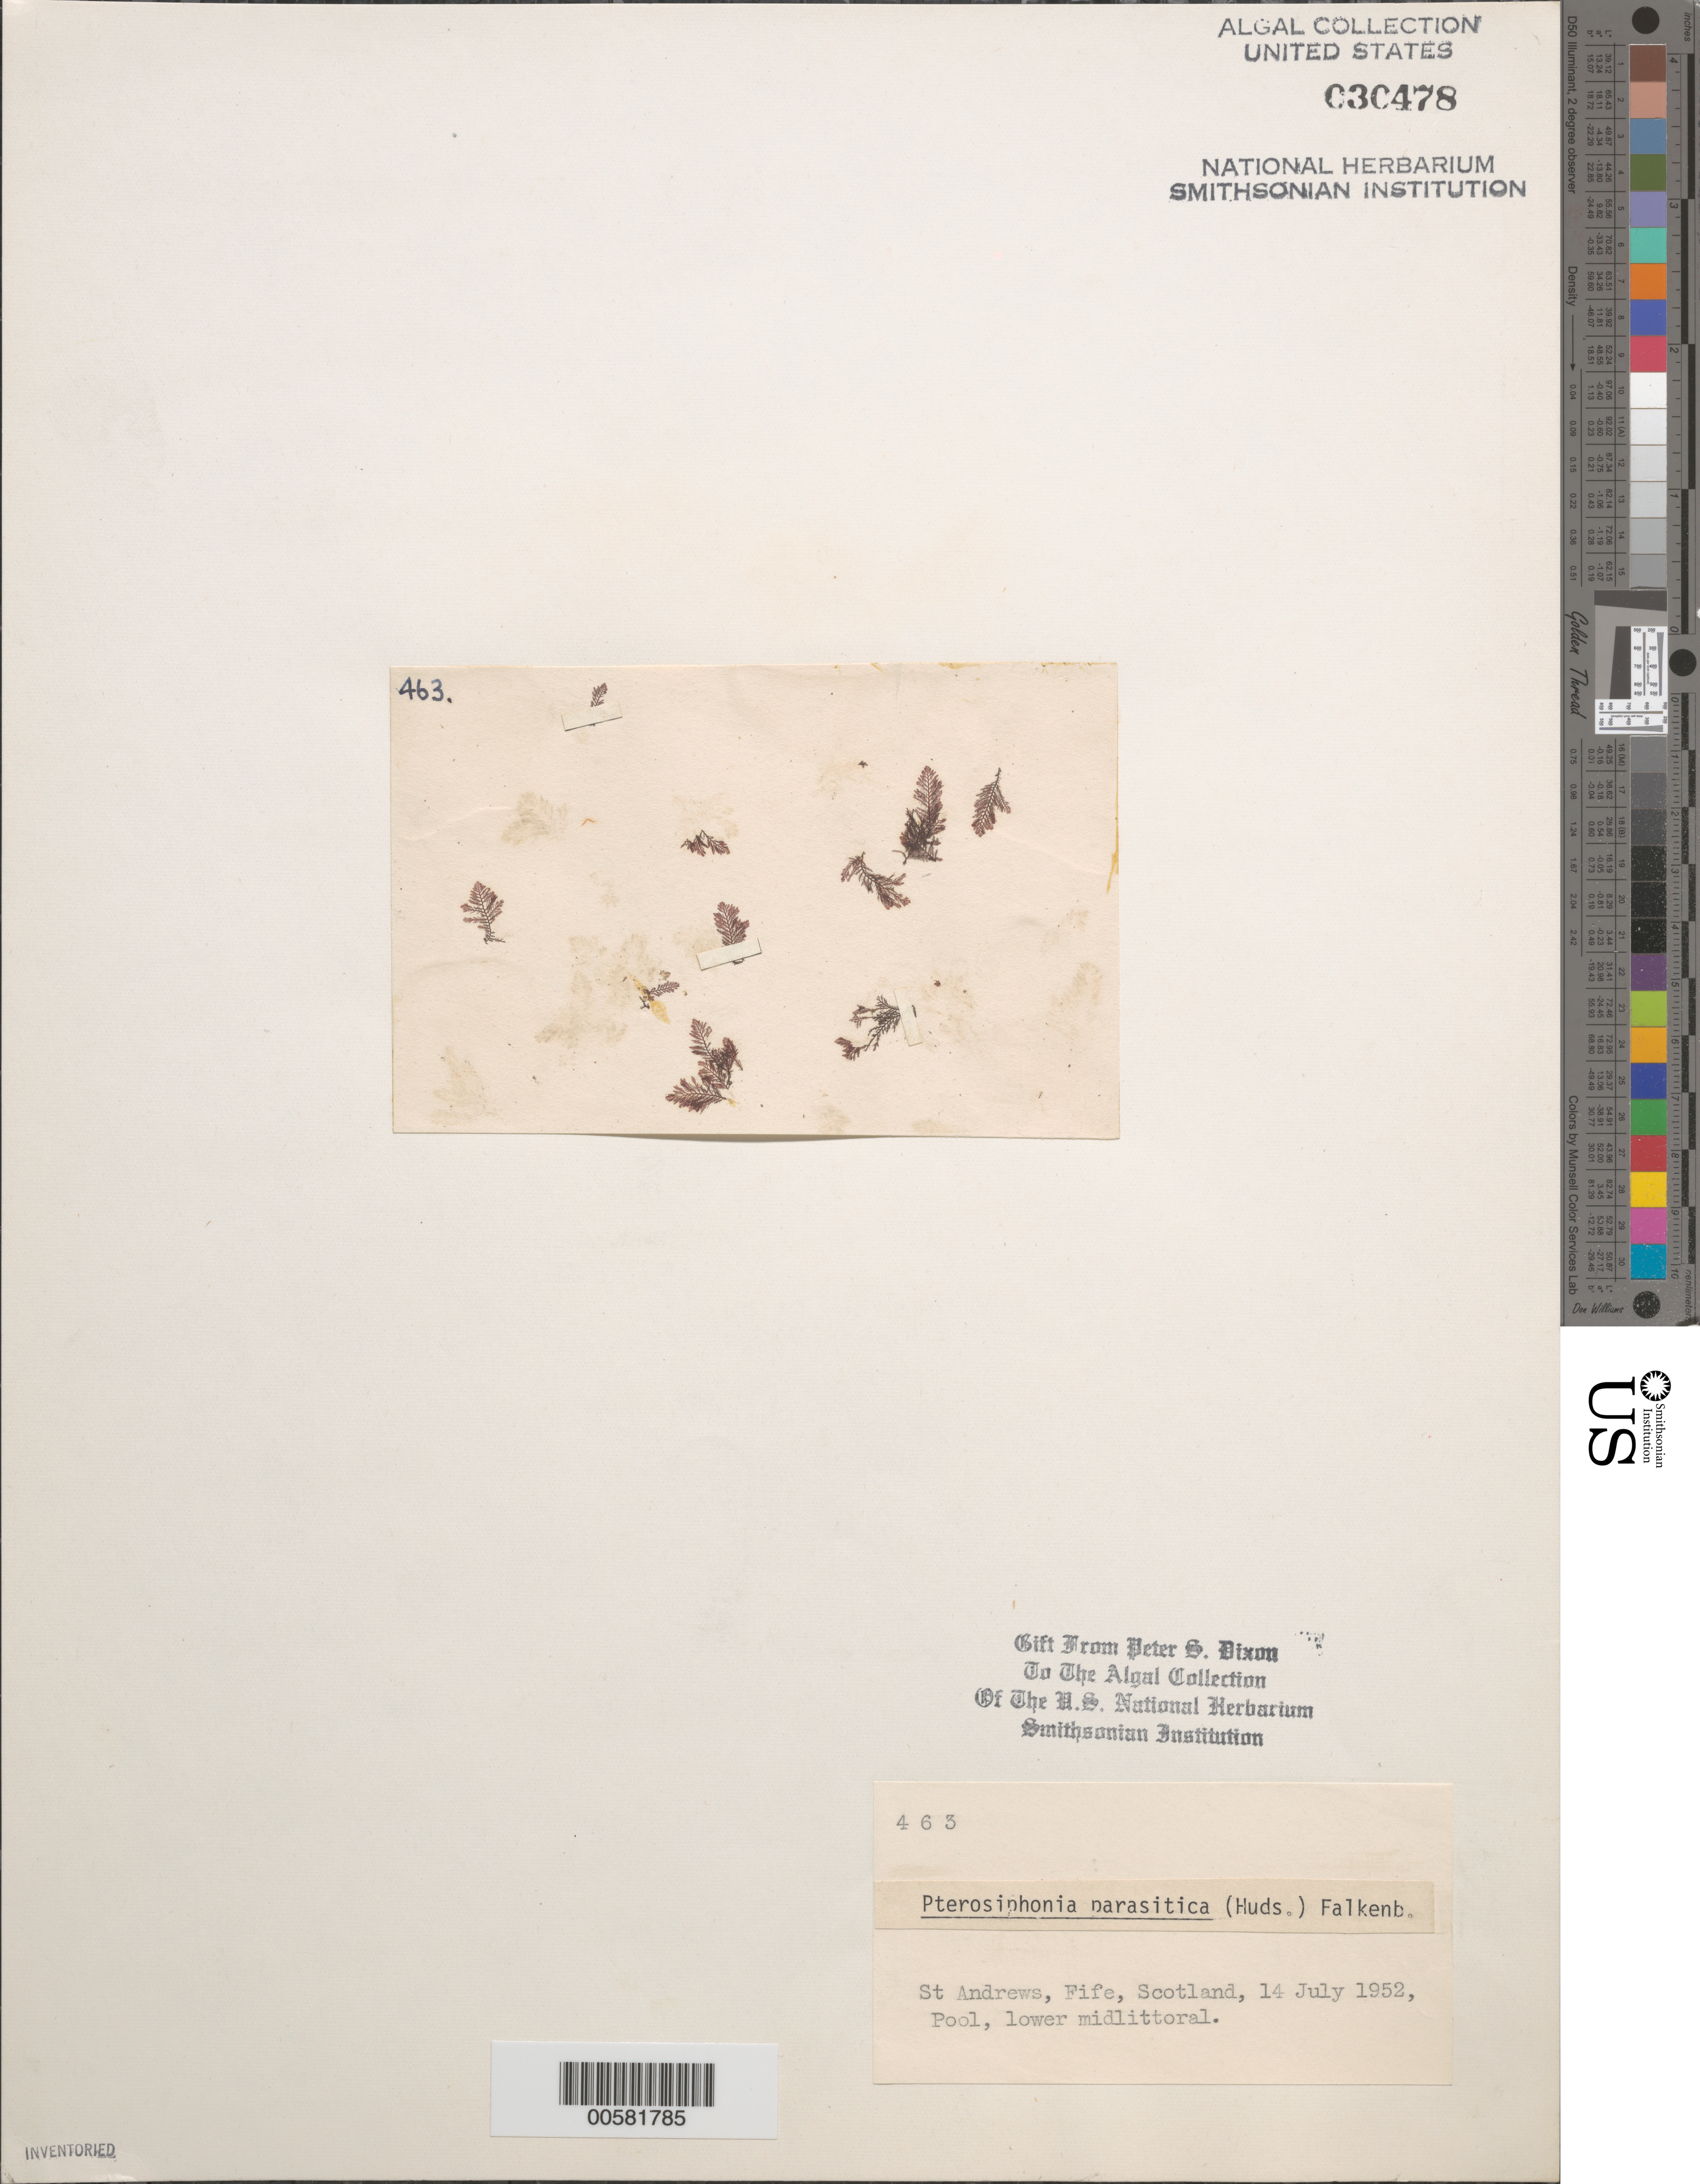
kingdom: Plantae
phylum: Rhodophyta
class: Florideophyceae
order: Ceramiales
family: Rhodomelaceae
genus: Deltalsia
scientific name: Deltalsia parasitica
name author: (Hudson) Diaz-Tapia & Rodríguez-Buján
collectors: P. S. Dixon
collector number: PSD 463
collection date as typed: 14 Jul 1952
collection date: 1952-07-14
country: United Kingdom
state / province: Scotland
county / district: Fife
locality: St. Andrews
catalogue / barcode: US 30478